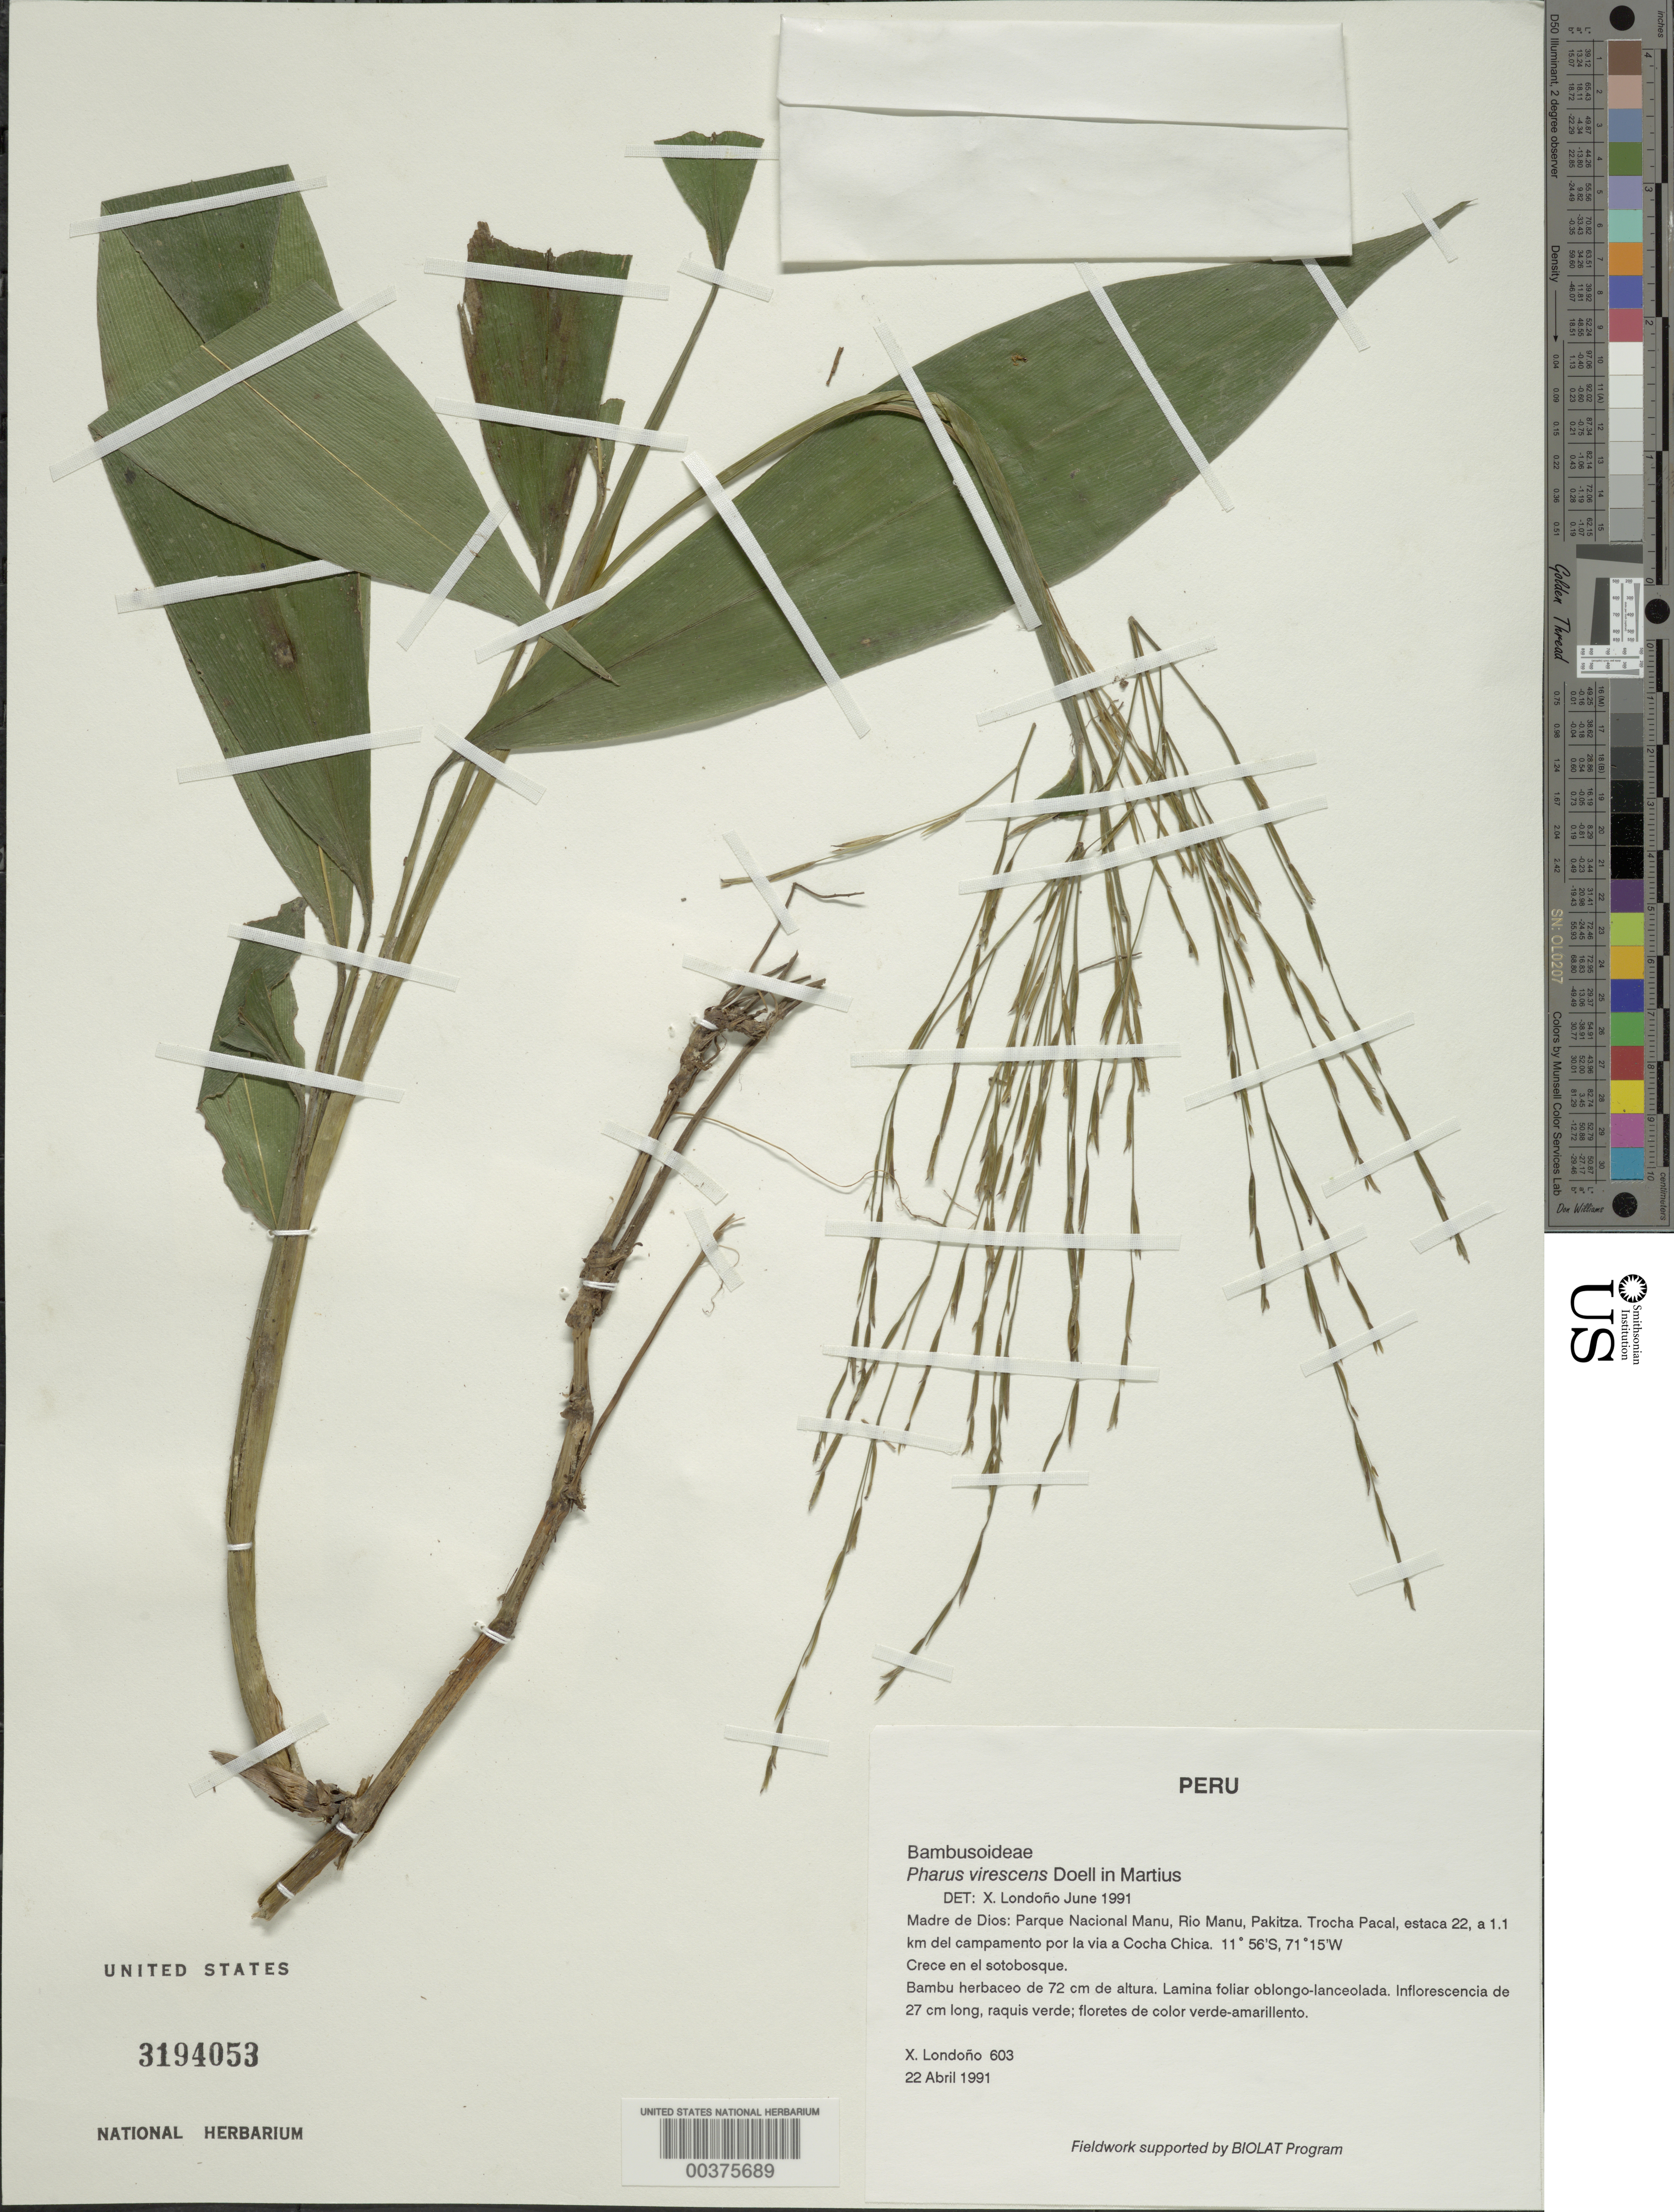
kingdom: Plantae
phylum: Tracheophyta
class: Liliopsida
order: Poales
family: Poaceae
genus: Pharus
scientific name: Pharus virescens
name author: Döll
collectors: X. Londoño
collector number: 603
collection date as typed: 22 Apr 1991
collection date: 1991-04-22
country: Peru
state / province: Madre de Dios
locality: Parque nacional manu, rio manu, pakitza; trocha pacal, estaca 22, a 1.1 km del campamento por la via a cocha chica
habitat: En el sotobosque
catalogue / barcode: US 3194053